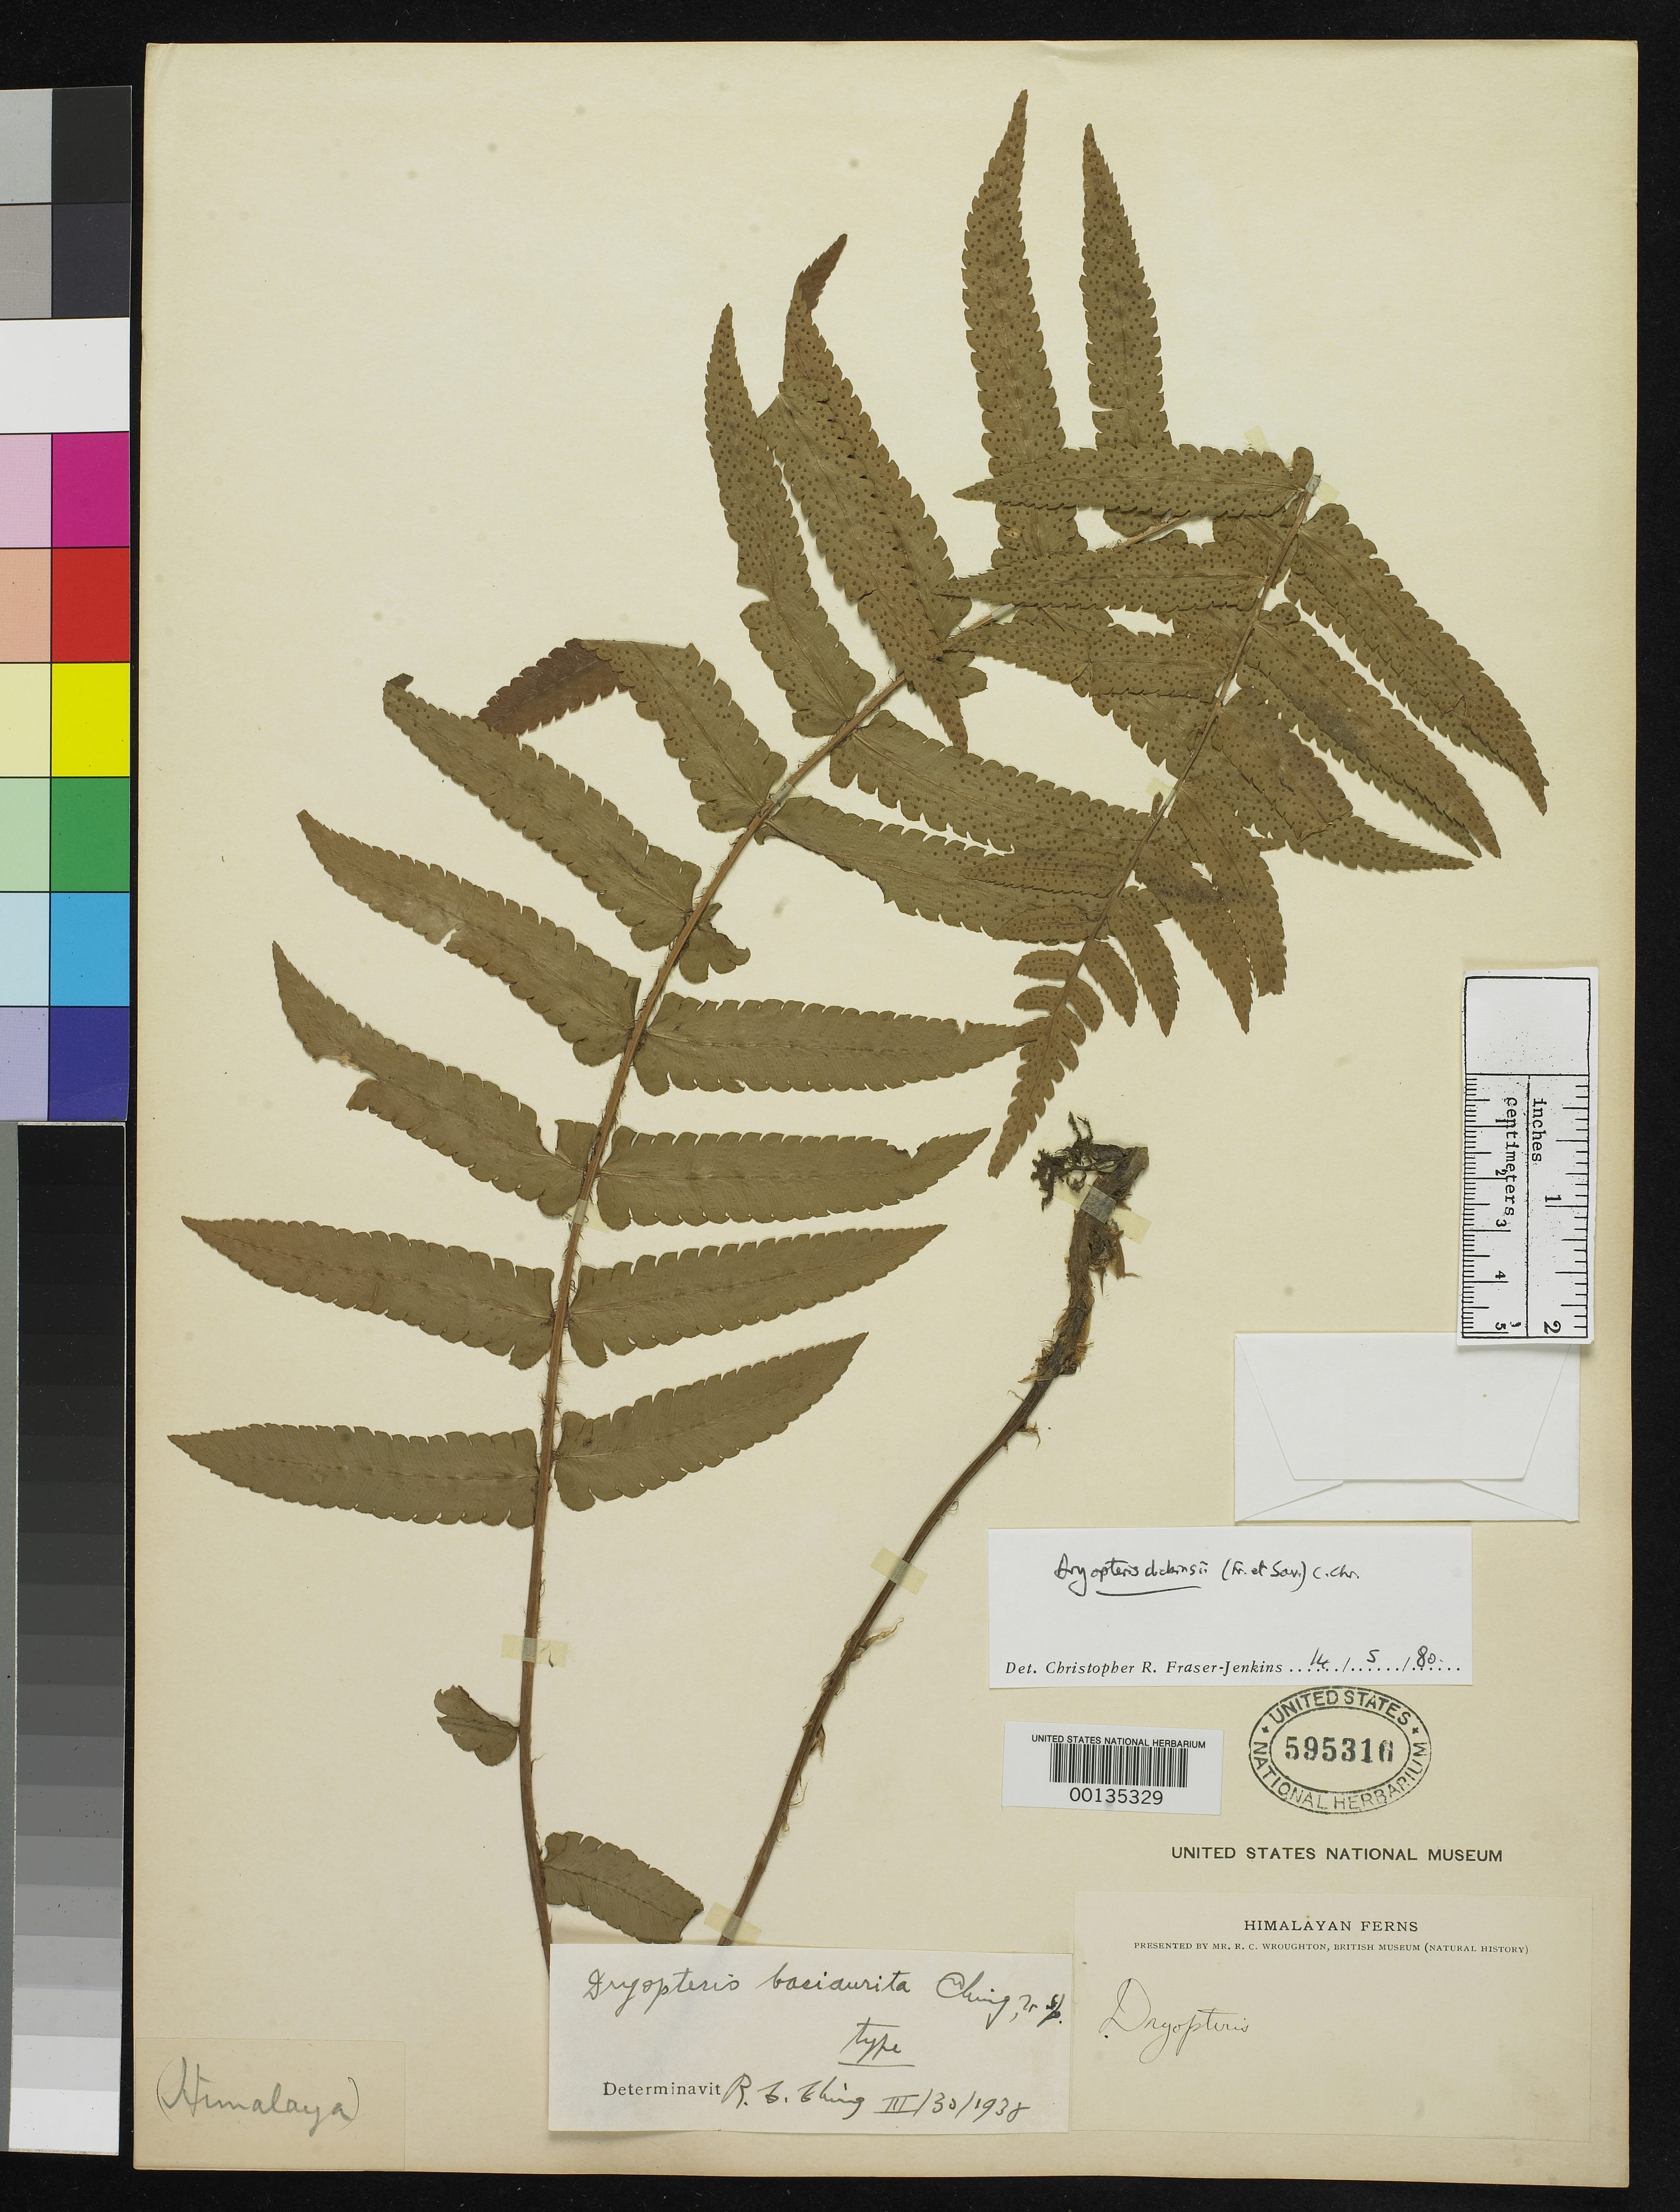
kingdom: Plantae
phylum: Tracheophyta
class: Polypodiopsida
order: Polypodiales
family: Dryopteridaceae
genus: Dryopteris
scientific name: Dryopteris basiaurita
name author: Ching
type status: Holotype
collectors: R. Wroughton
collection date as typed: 15 Jun 1903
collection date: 1903-06-15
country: India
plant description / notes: One of 5 duplicates at US with consecutive sheet numbers (USNH 595312-595316); only sheets 595312 & 595313 are annotated "Sheet I" and "Sheet II", respectively; only sheets 595314, 595315 & 595316 are annotated "type" by Ching.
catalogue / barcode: US 595316